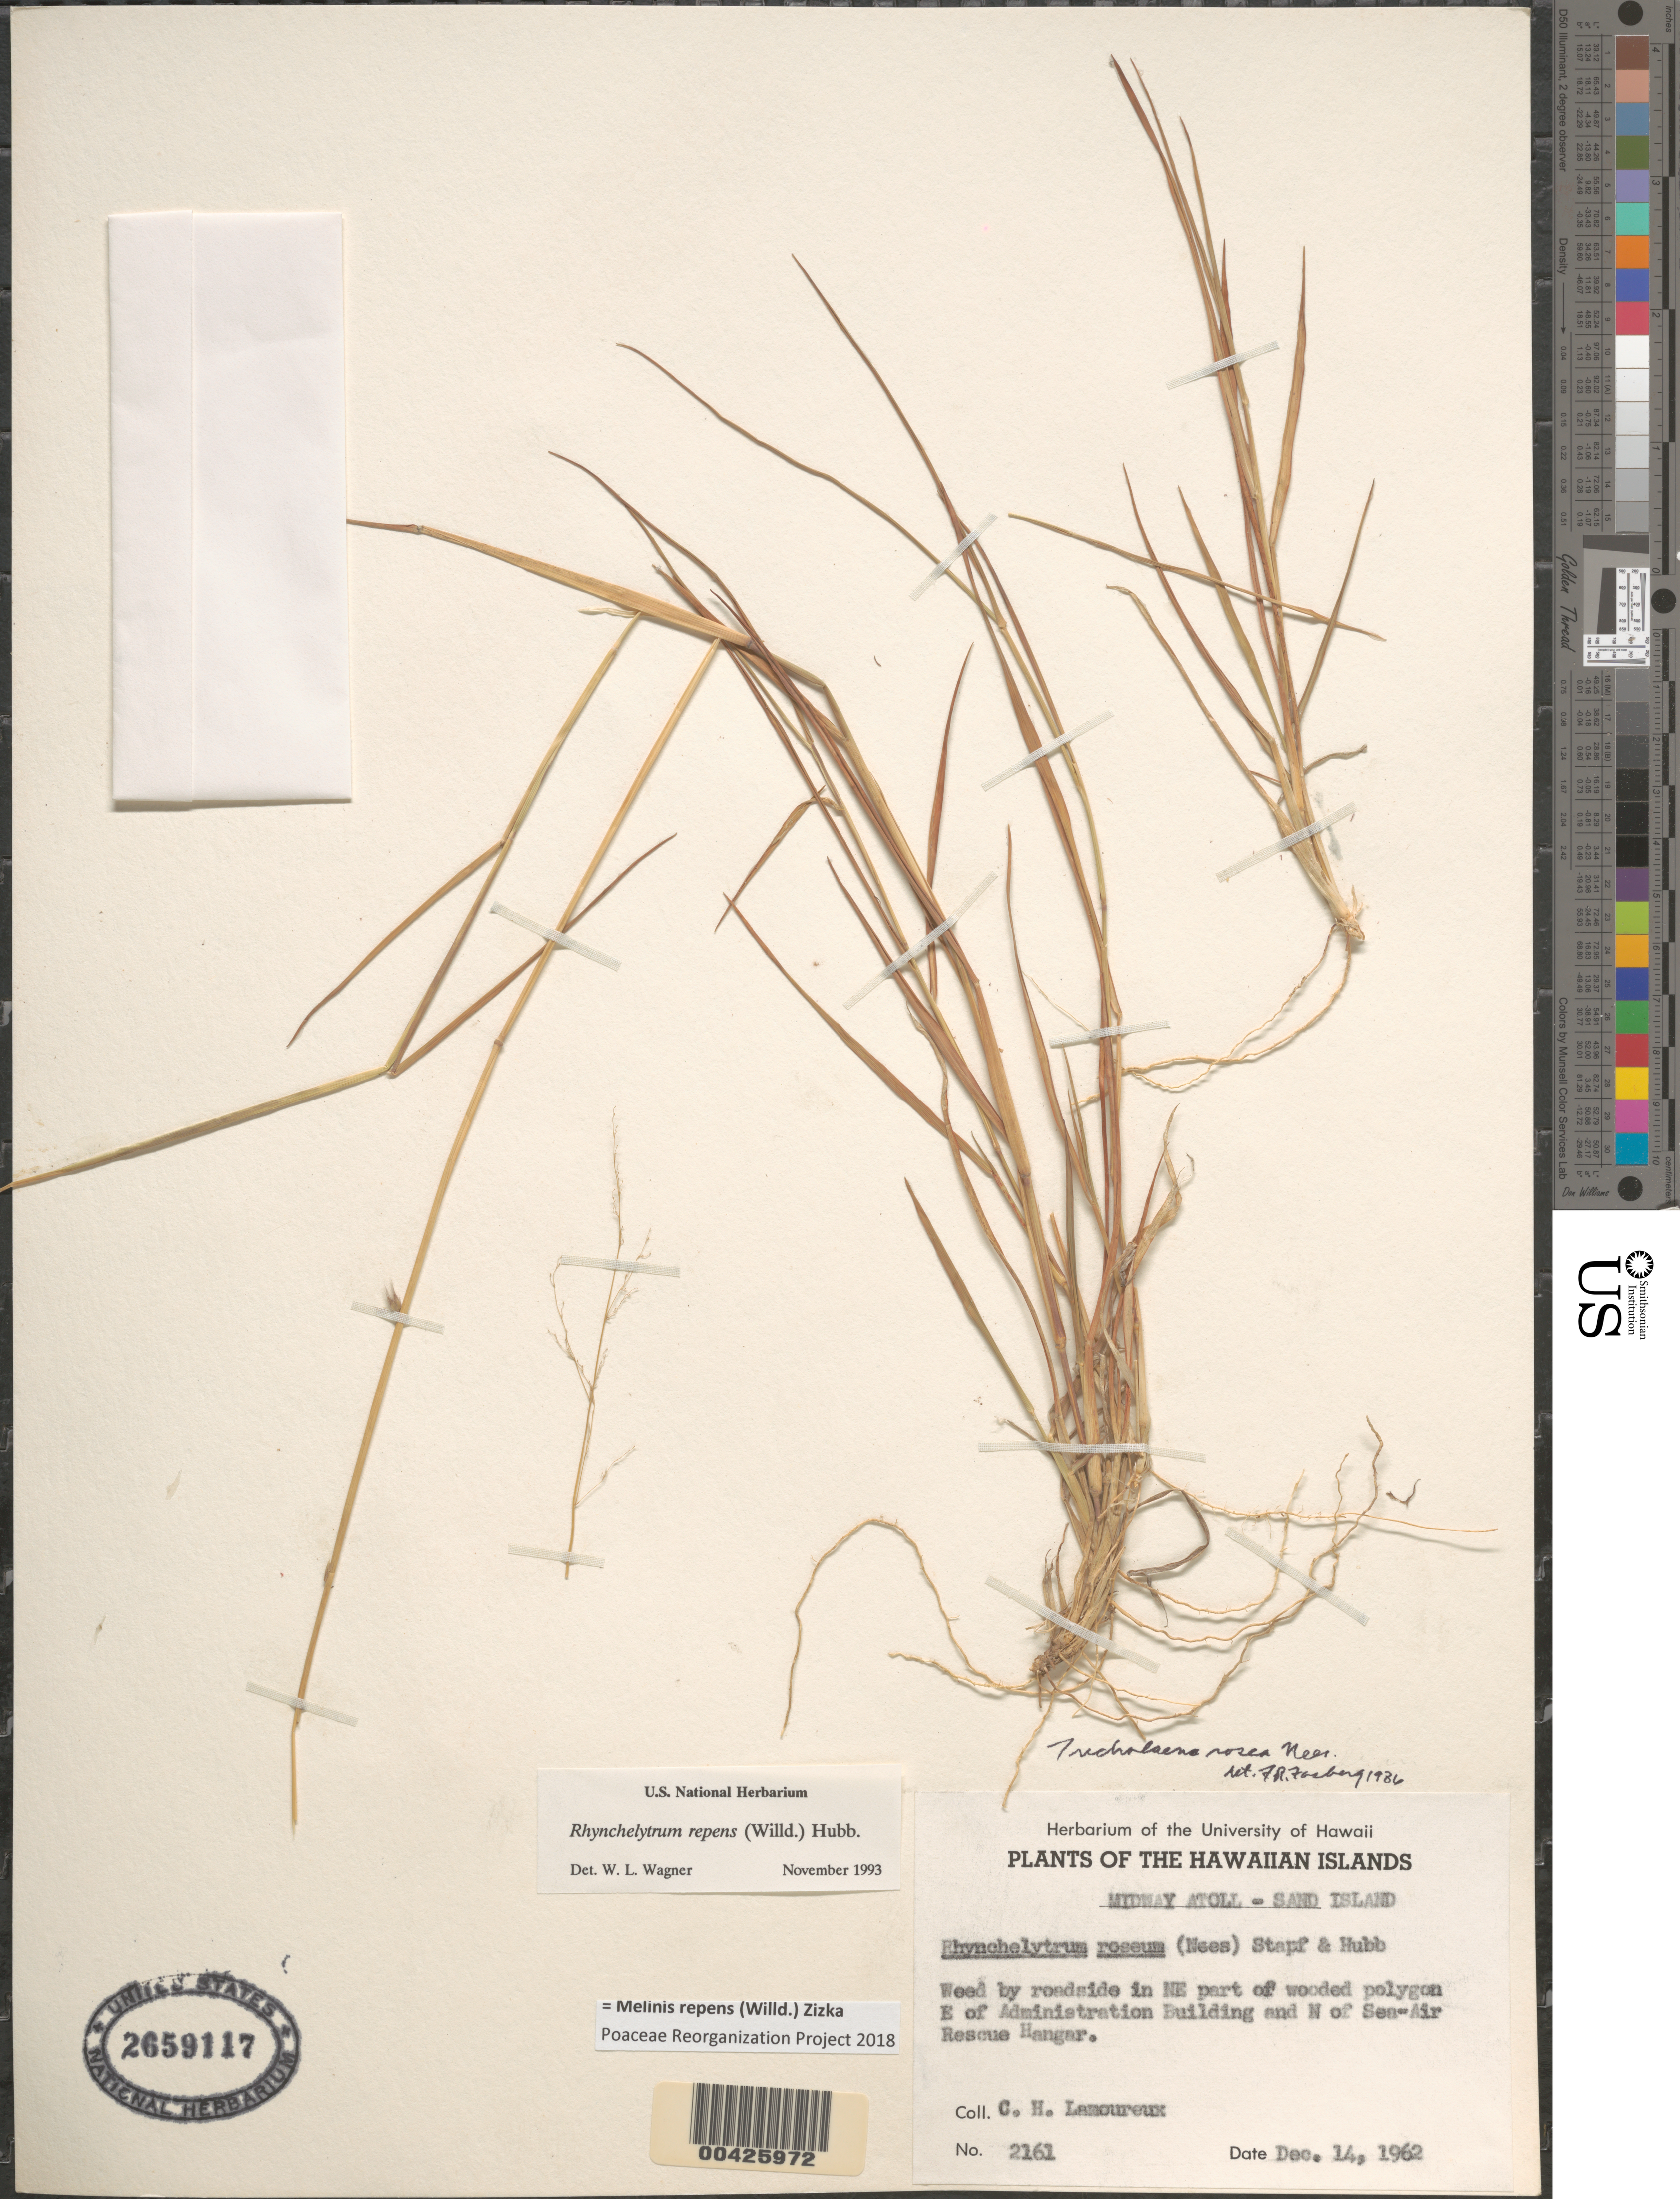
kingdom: Plantae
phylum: Tracheophyta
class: Liliopsida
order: Poales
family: Poaceae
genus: Melinis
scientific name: Melinis repens subsp. repens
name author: (Willd.) Zizka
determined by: Faccenda, K.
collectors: C. H. Lamoureux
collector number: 2161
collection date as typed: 14 Dec 1962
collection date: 1962-12-14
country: U.S. Administered Pacific Islands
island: Midway Atoll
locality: E of Administration Building and N of Sea-Air Rescue Hangar, Sand Islet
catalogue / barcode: US 2659117